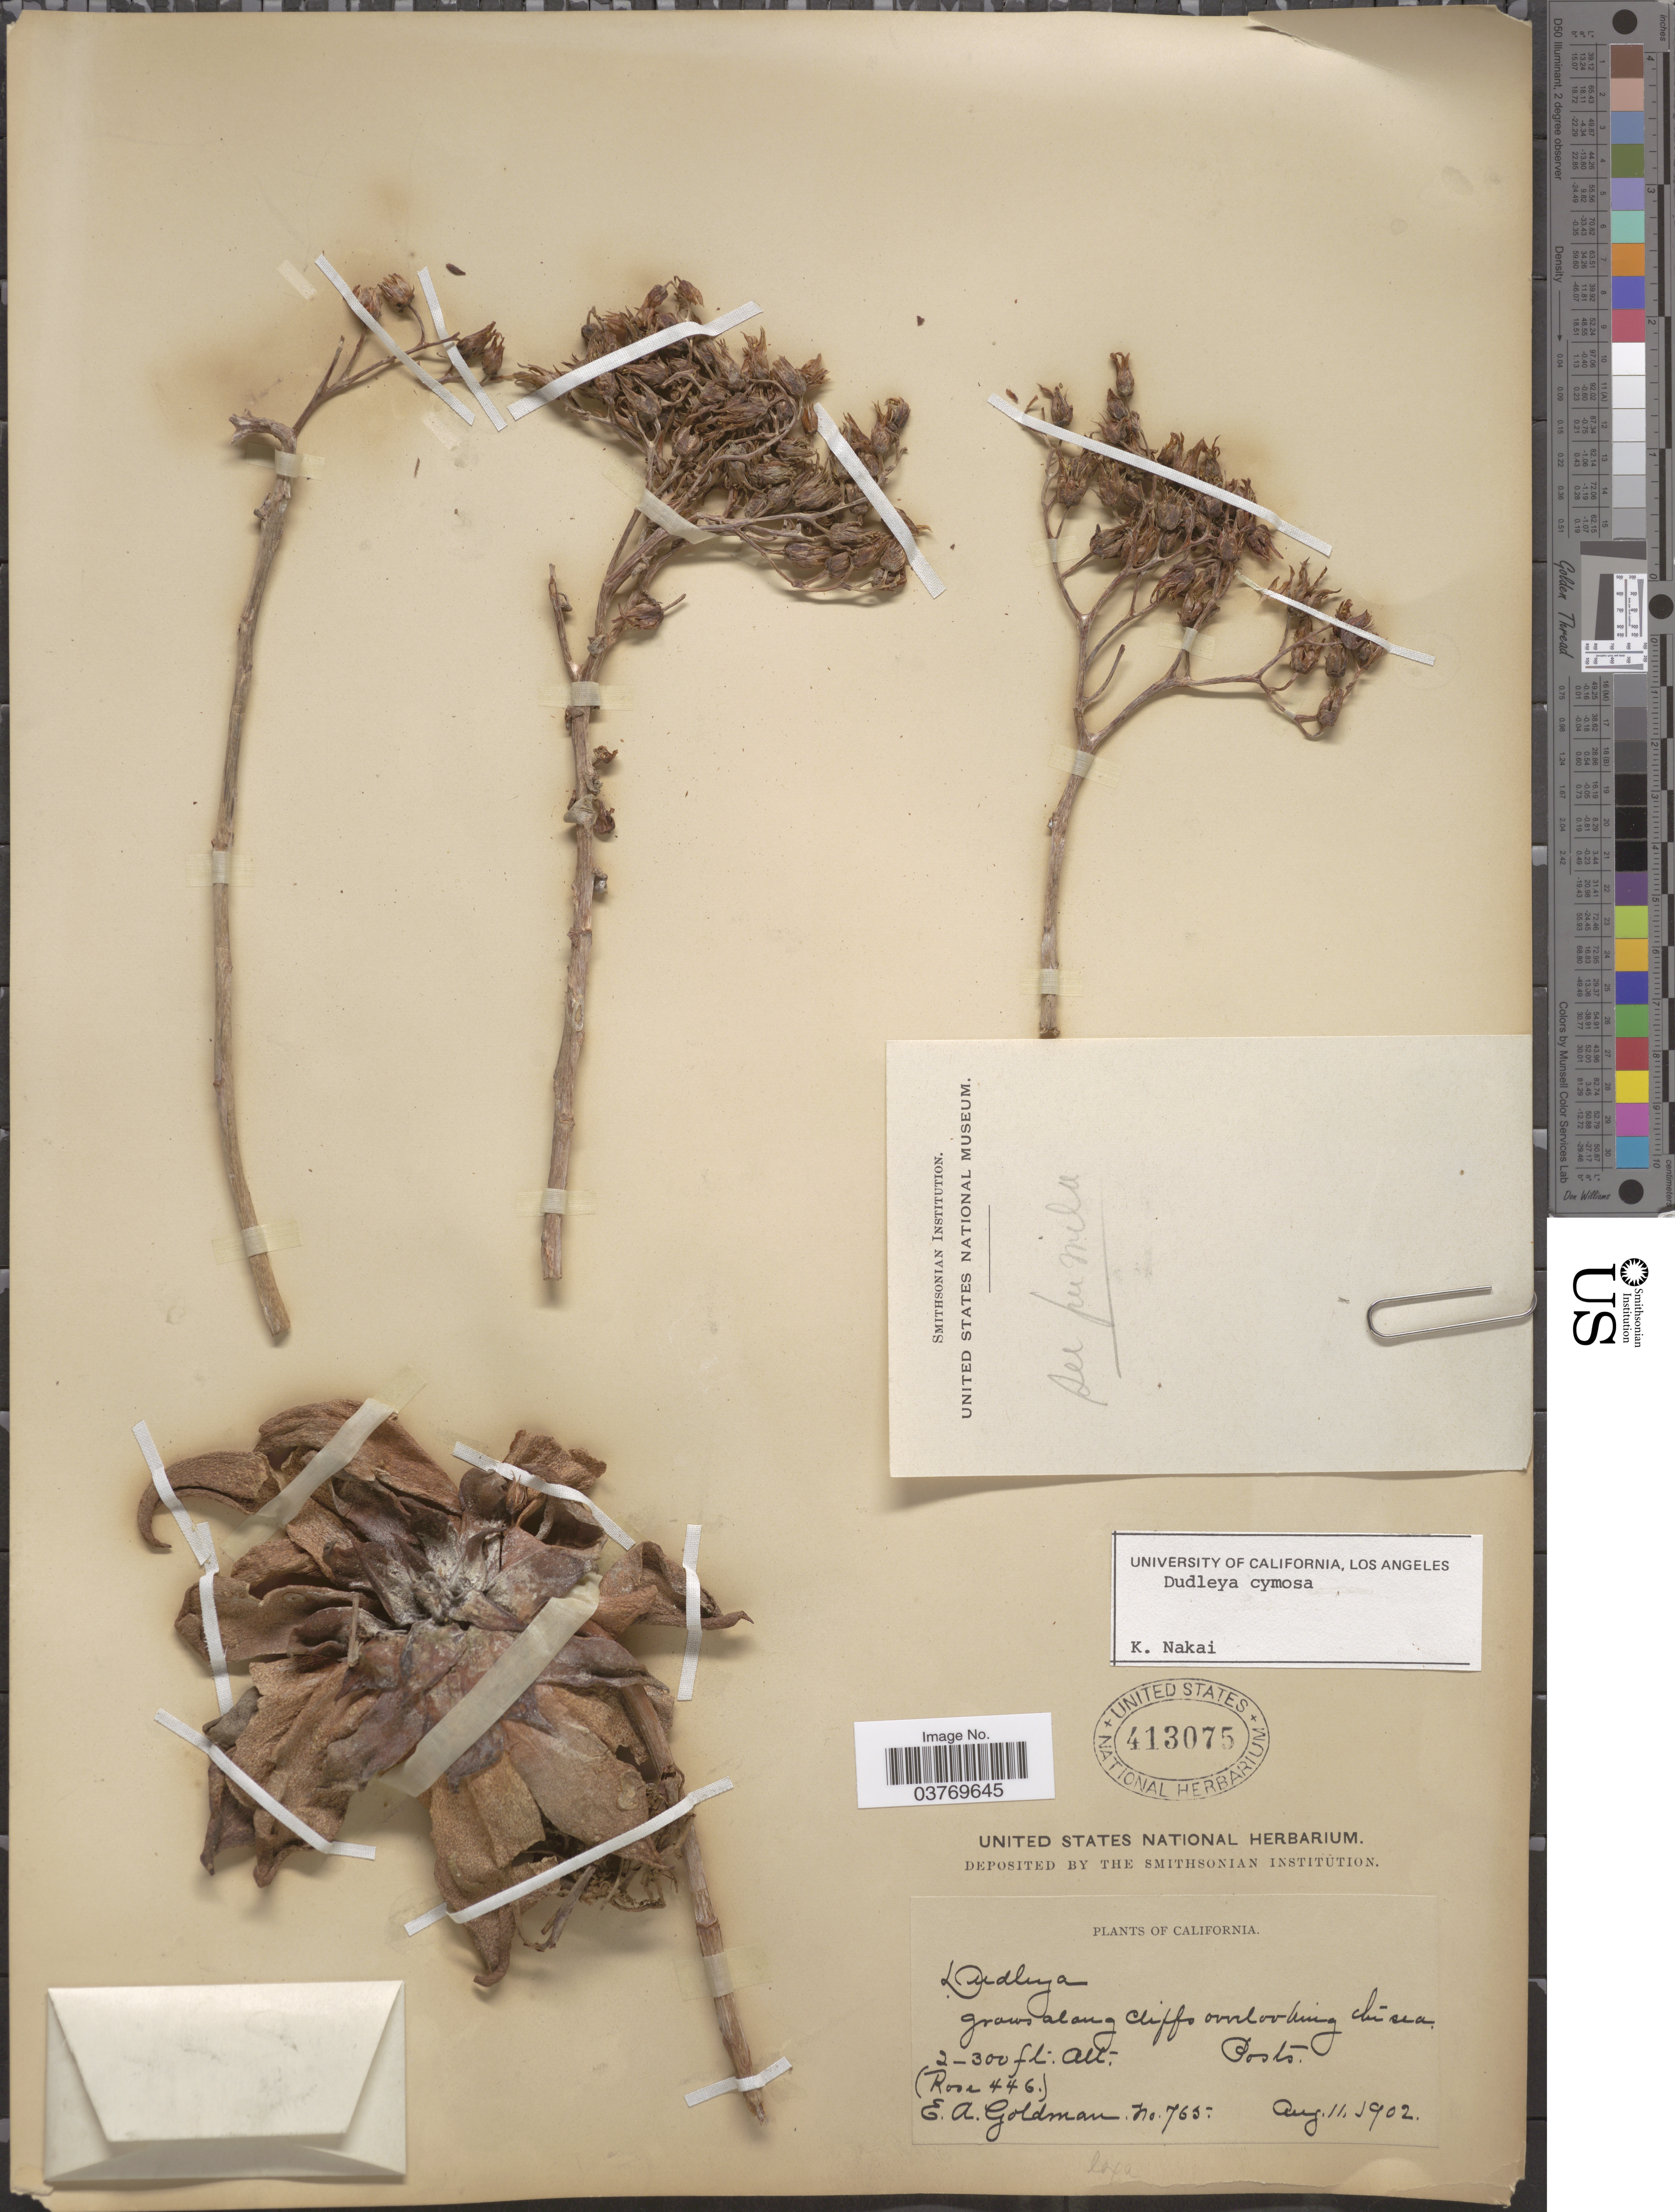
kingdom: Plantae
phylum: Tracheophyta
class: Magnoliopsida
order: Saxifragales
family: Crassulaceae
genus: Dudleya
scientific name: Dudleya cymosa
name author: (Lem.) Britton & Rose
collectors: E. A. Goldman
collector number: Rose446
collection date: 1902-08-11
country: United States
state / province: California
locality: Posts.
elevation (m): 1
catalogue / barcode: US 413075